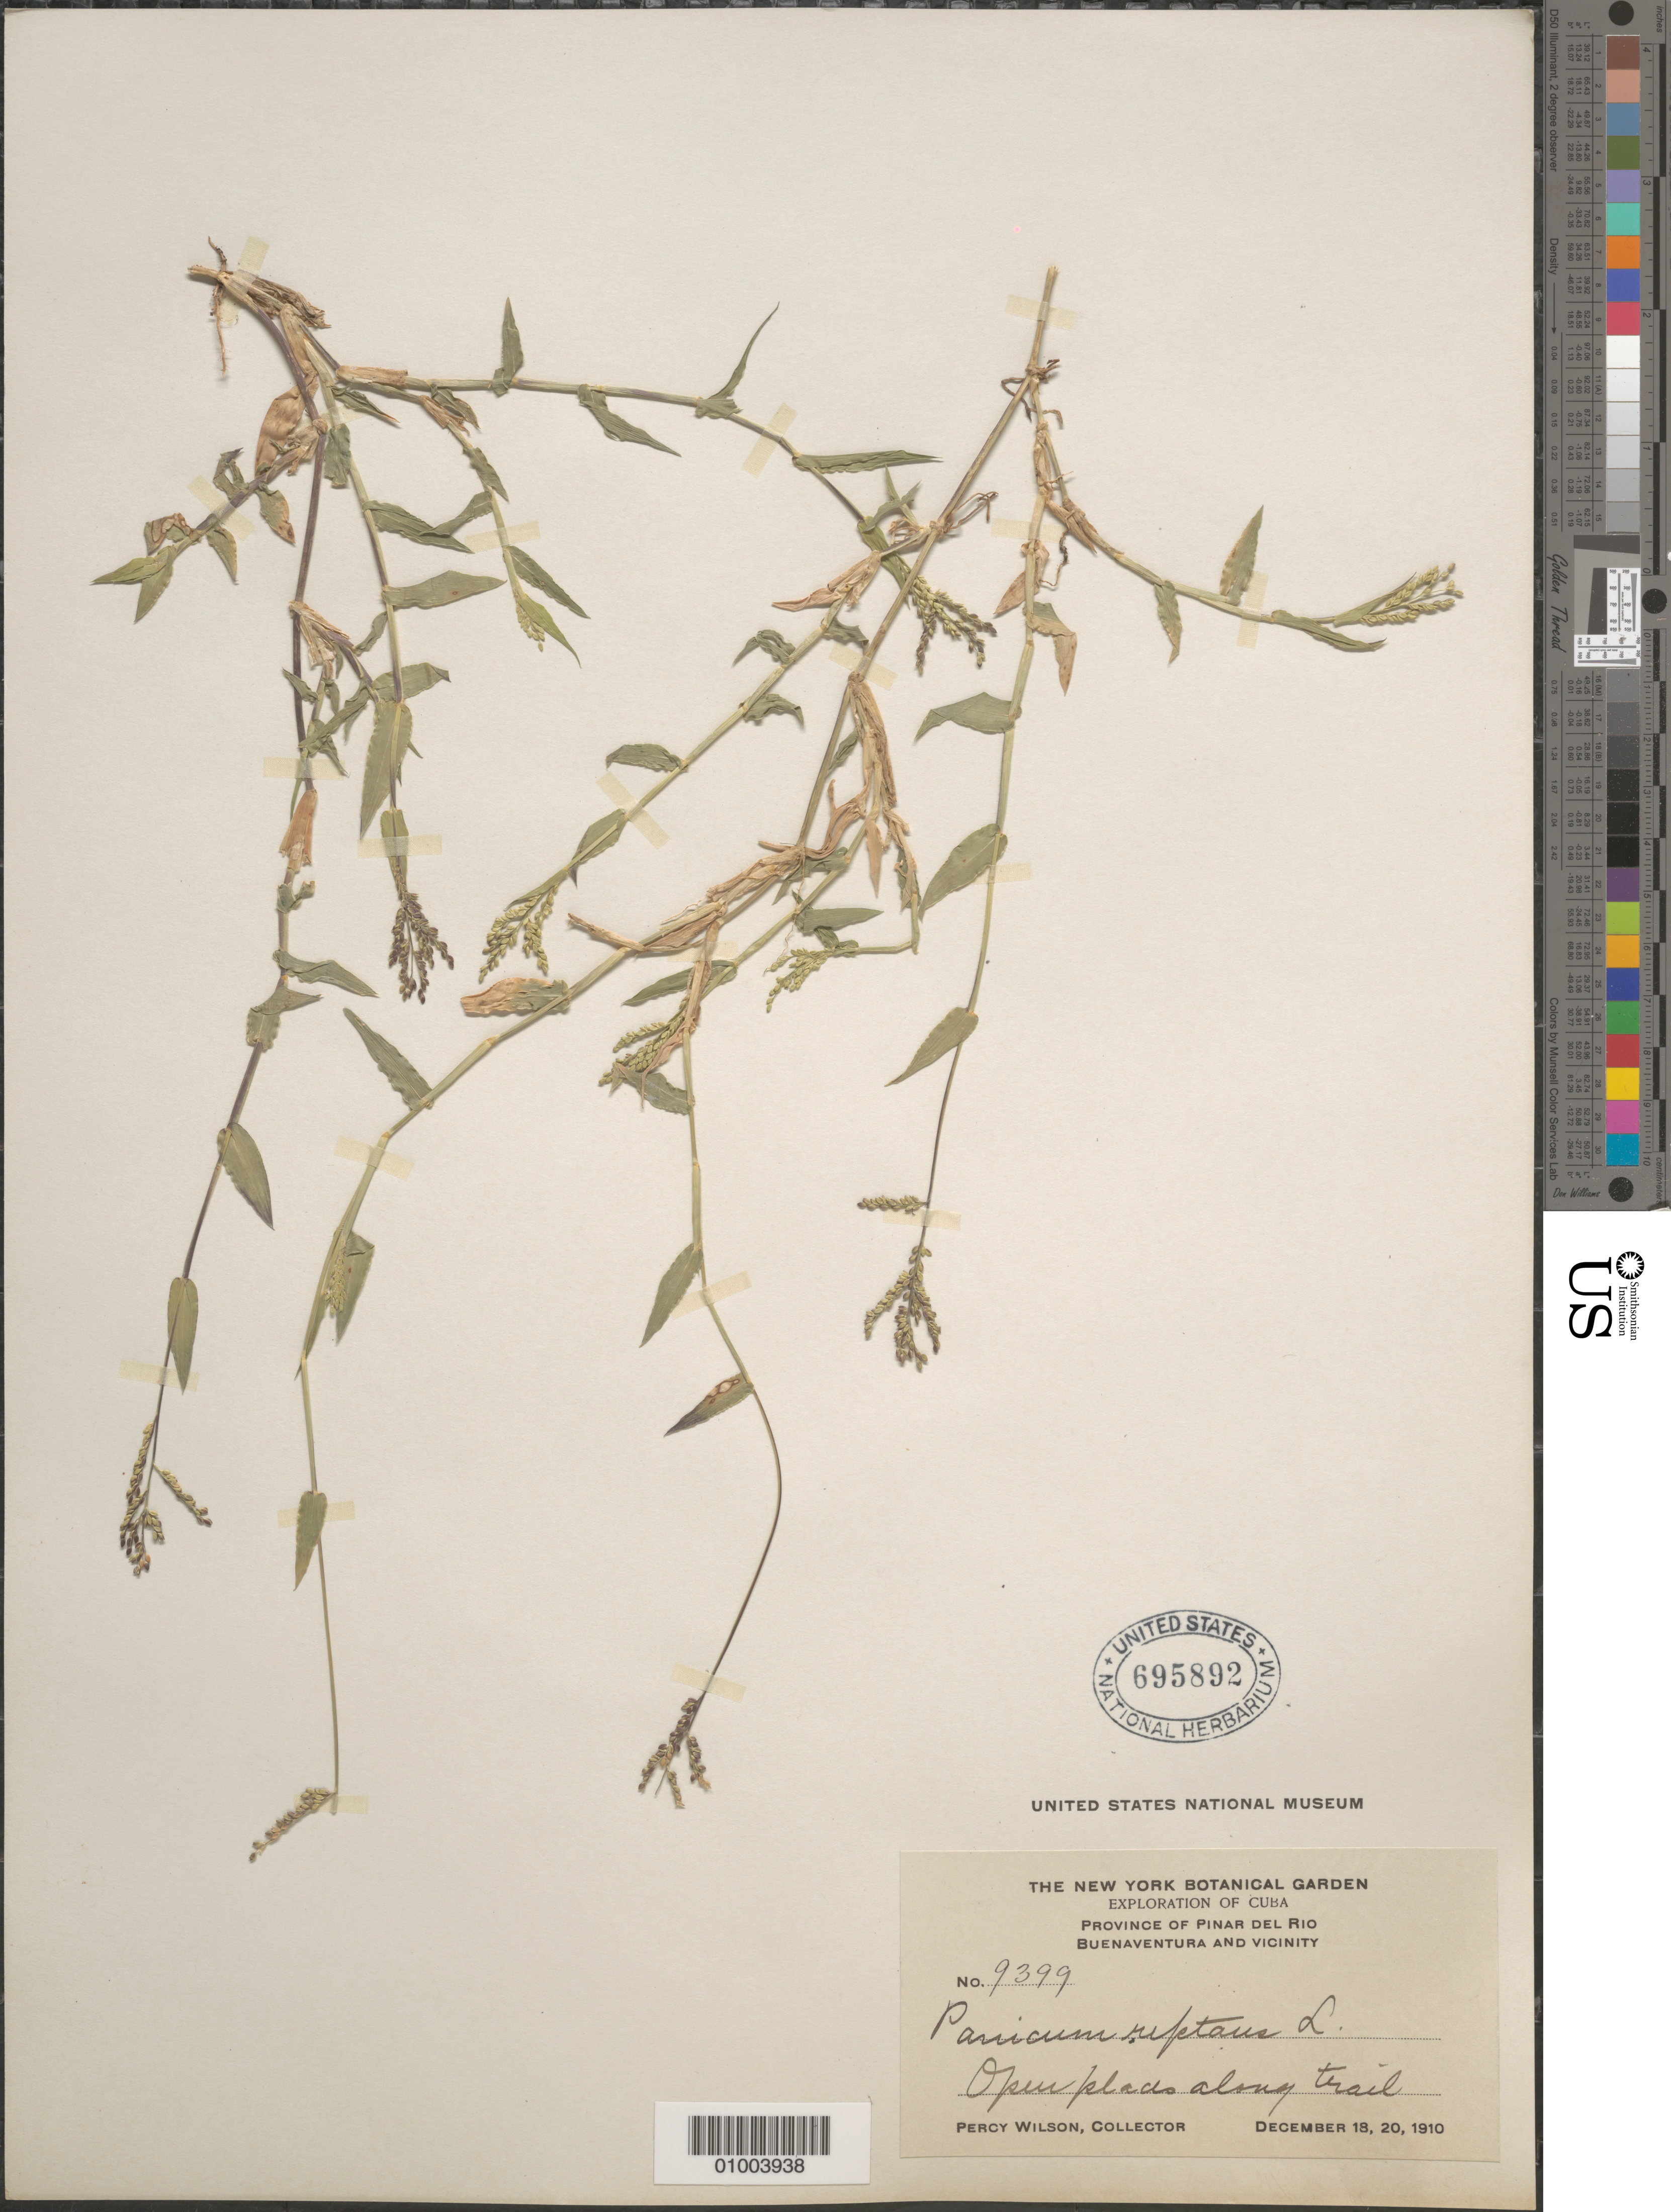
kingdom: Plantae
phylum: Tracheophyta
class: Liliopsida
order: Poales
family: Poaceae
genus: Urochloa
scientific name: Urochloa reptans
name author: (L.) Stapf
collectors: P. Wilson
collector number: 9399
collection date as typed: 18 Dec 1910 and 20 Dec 1910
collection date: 1910-12-18,1910-12-20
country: Cuba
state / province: Pinar del Rio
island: Cuba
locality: Open places along trail Buenaventura and vicinity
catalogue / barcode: US 695892